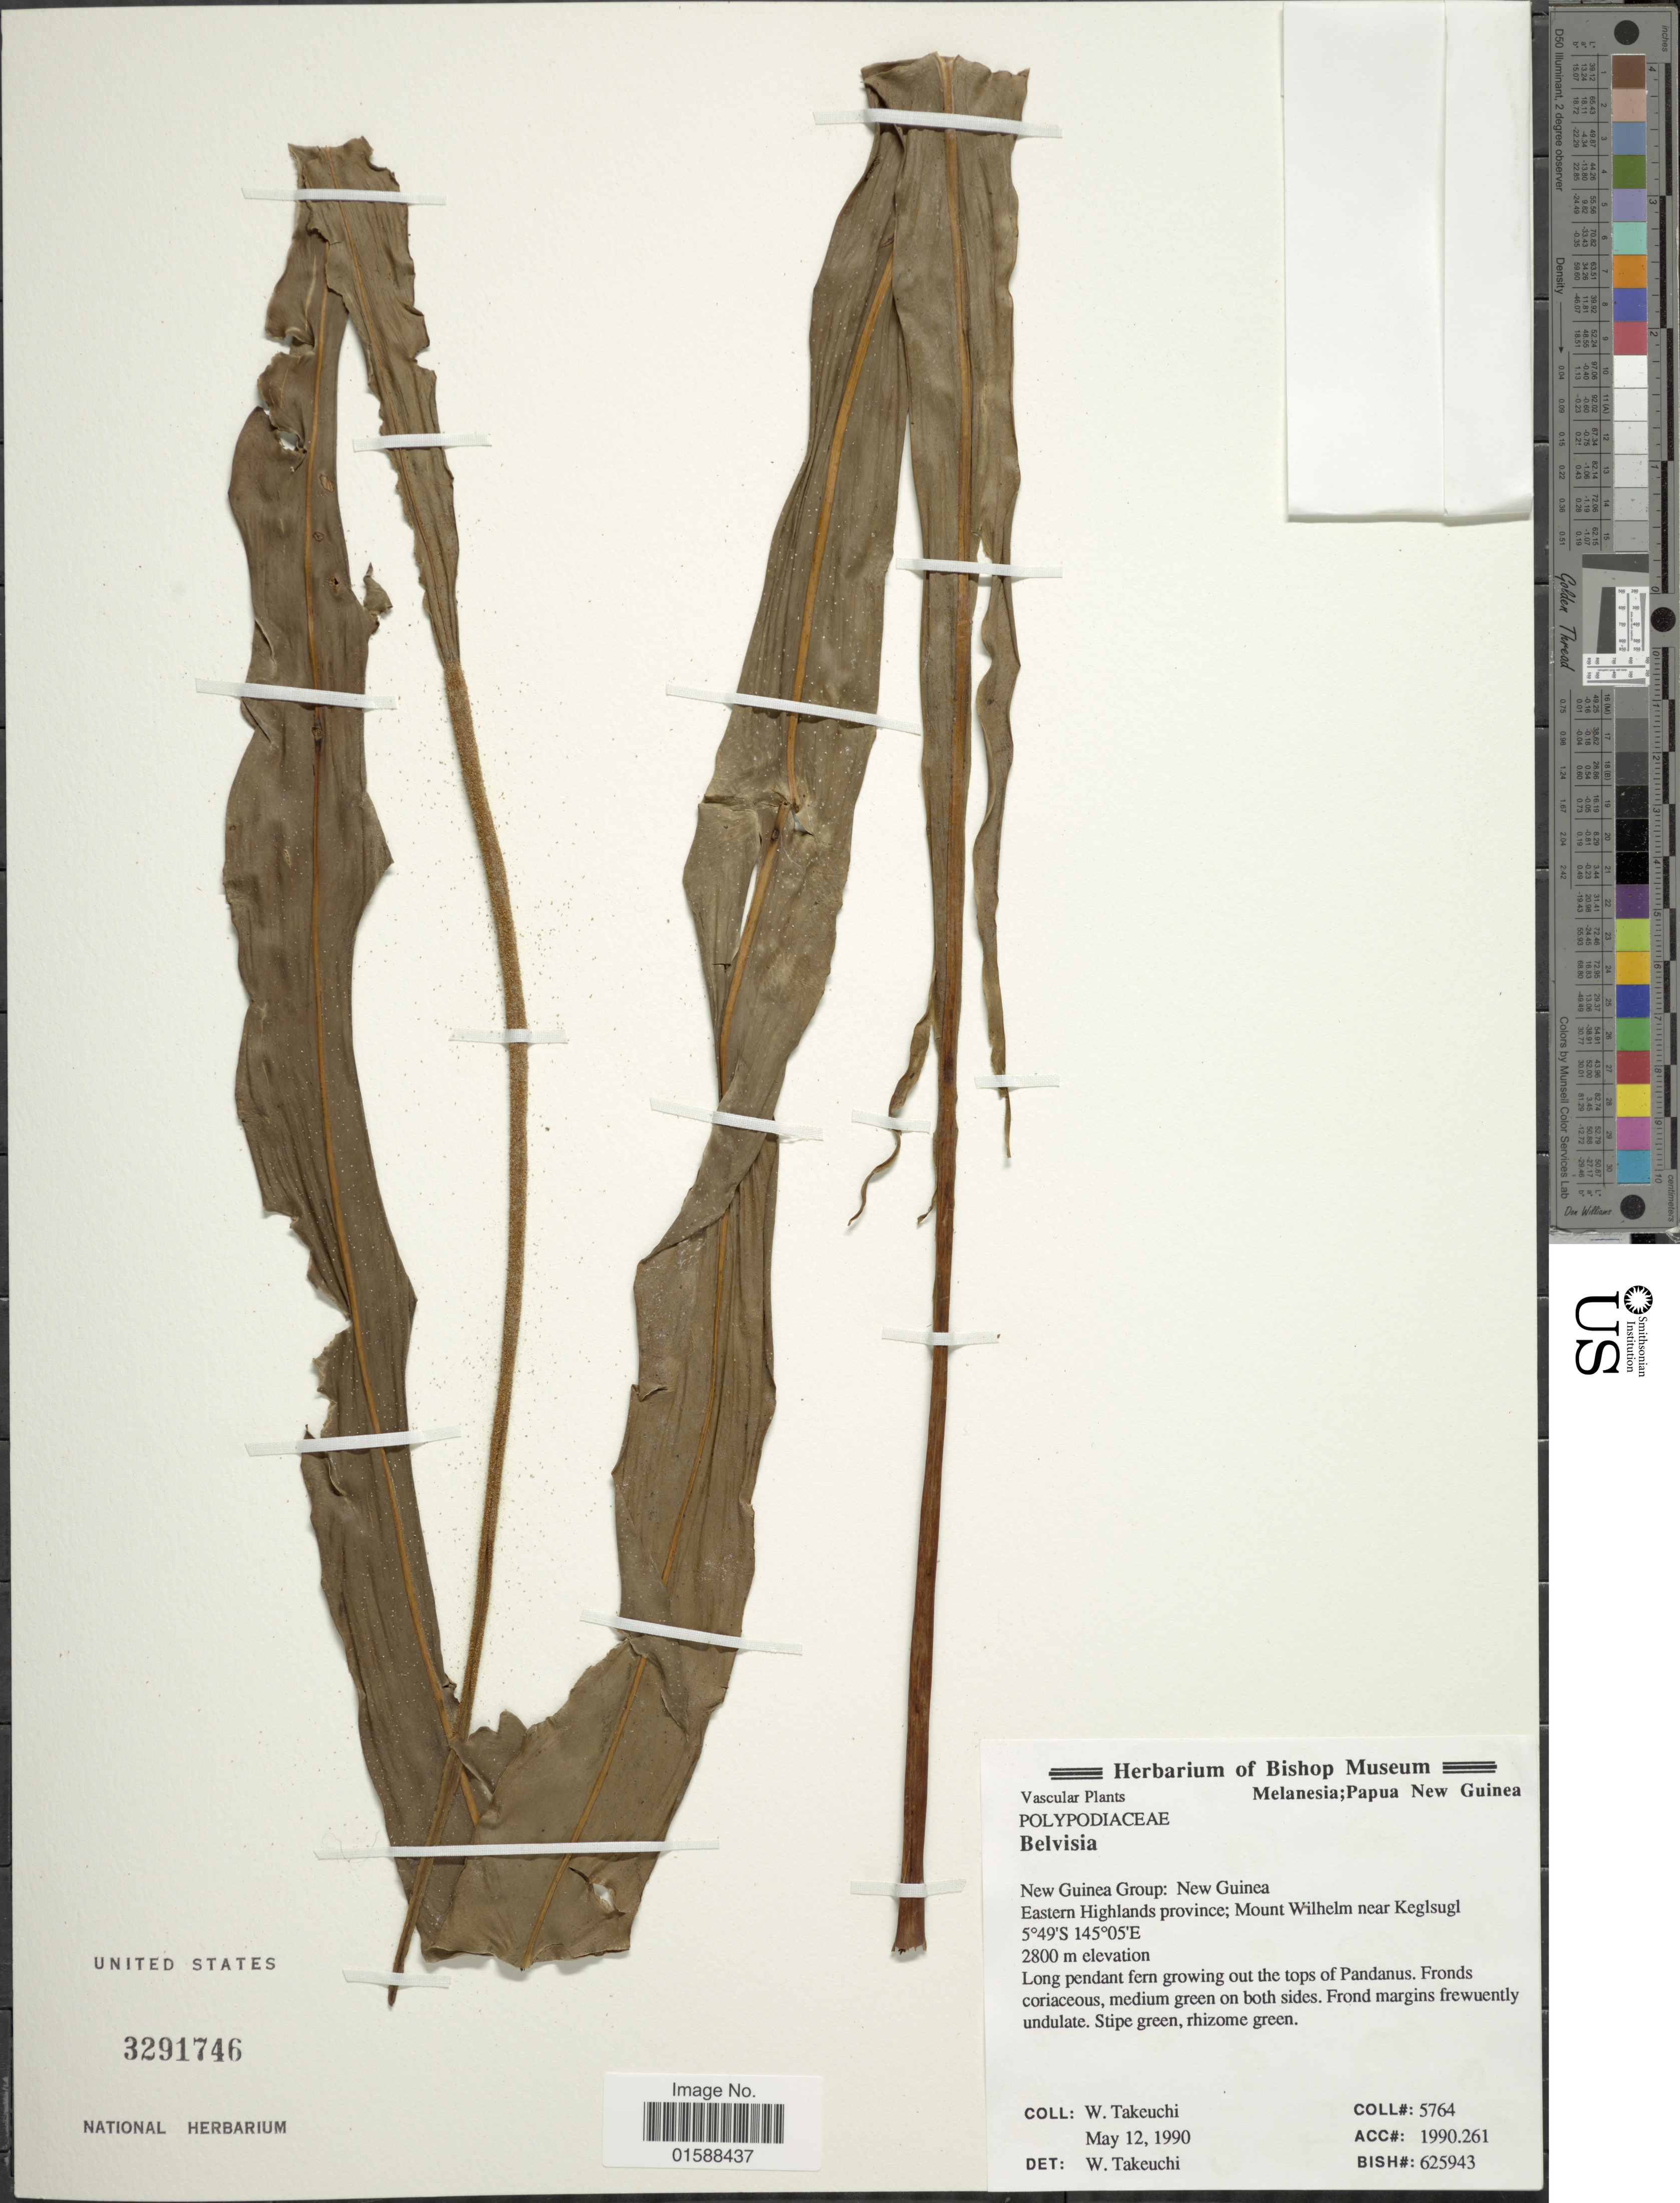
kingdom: Plantae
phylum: Tracheophyta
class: Polypodiopsida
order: Polypodiales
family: Polypodiaceae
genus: Lepisorus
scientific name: Lepisorus sp.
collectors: W. Takeuchi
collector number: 5764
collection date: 1990-05-12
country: Papua New Guinea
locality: New Guinea Group: New Guinea. Eastern Highlands province; Mount Wilhelm near Keglsugl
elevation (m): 2800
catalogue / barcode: US 3291746